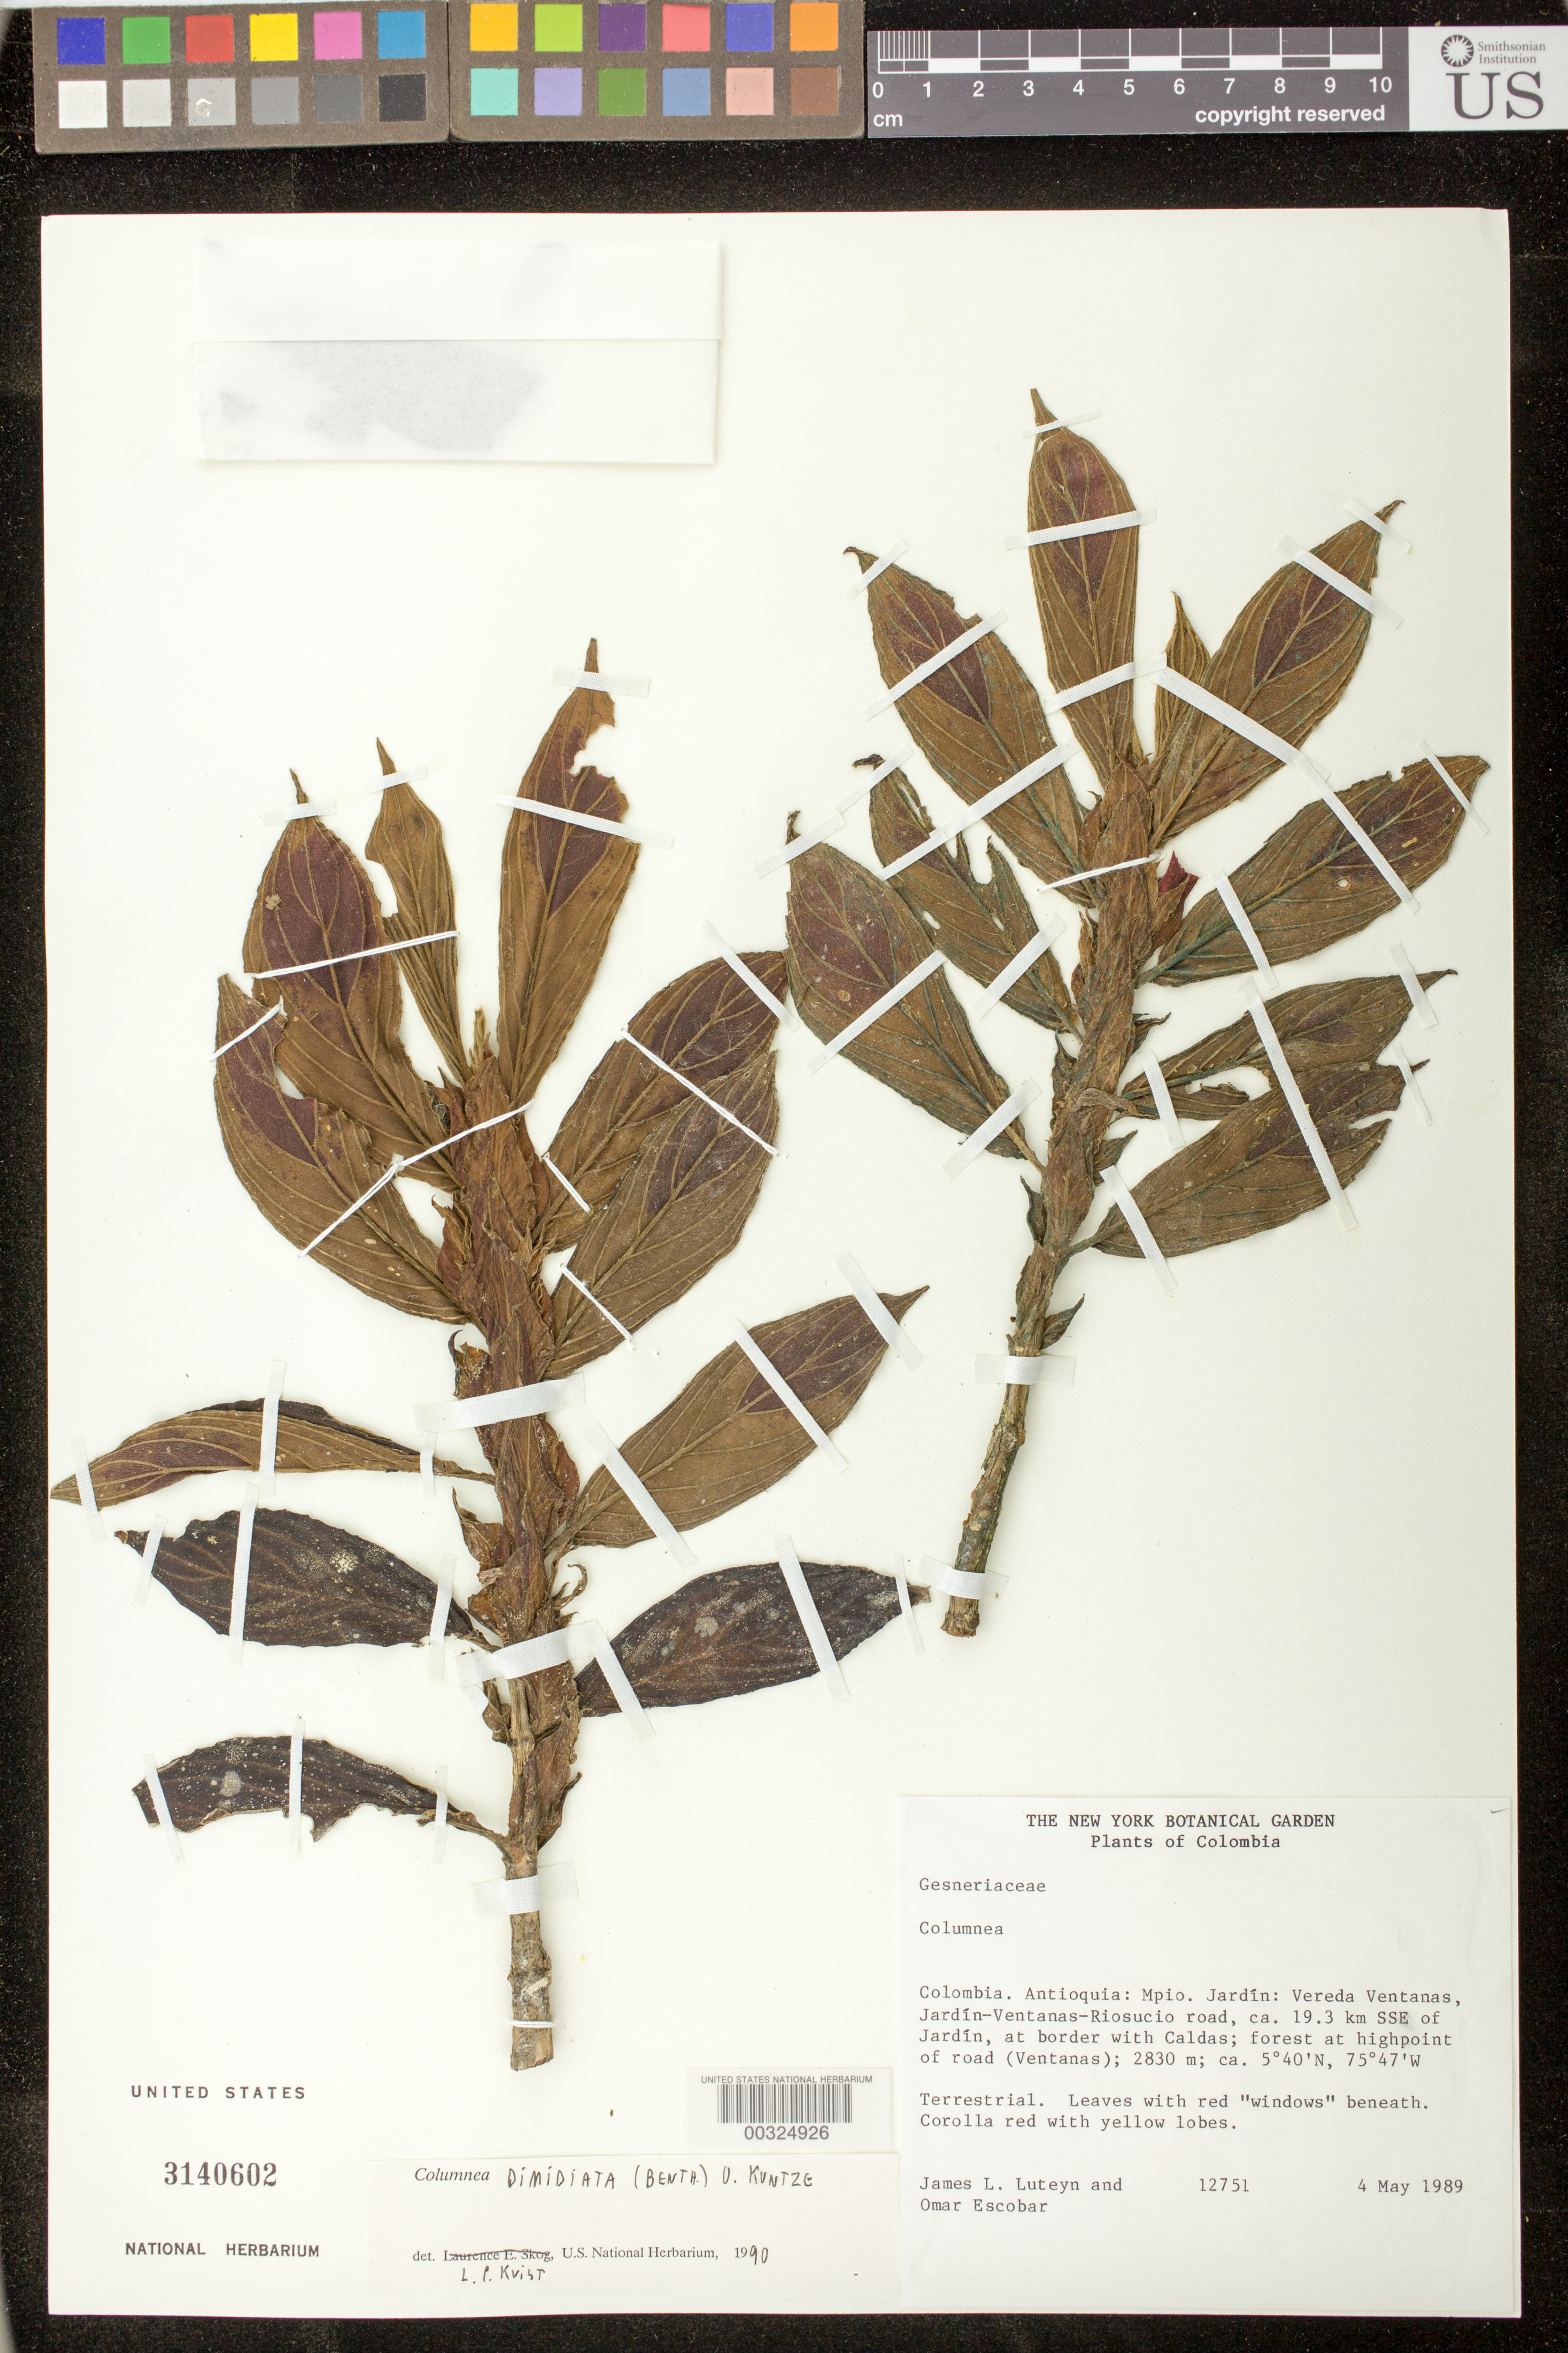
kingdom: Plantae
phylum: Tracheophyta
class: Magnoliopsida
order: Lamiales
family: Gesneriaceae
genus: Columnea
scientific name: Columnea dimidiata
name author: (Benth.) Kuntze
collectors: J. L. Luteyn & O. D. Escobar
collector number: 12751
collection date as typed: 04 May 1989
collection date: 1989-05-04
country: Colombia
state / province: Antioquia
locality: Mpio. Jardin, vereda Ventanas, Jardin-Ventanas-Riosucio road, ca 19.3 km SSE of Jardin, at border with Caldas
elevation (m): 2830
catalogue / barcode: US 3140602